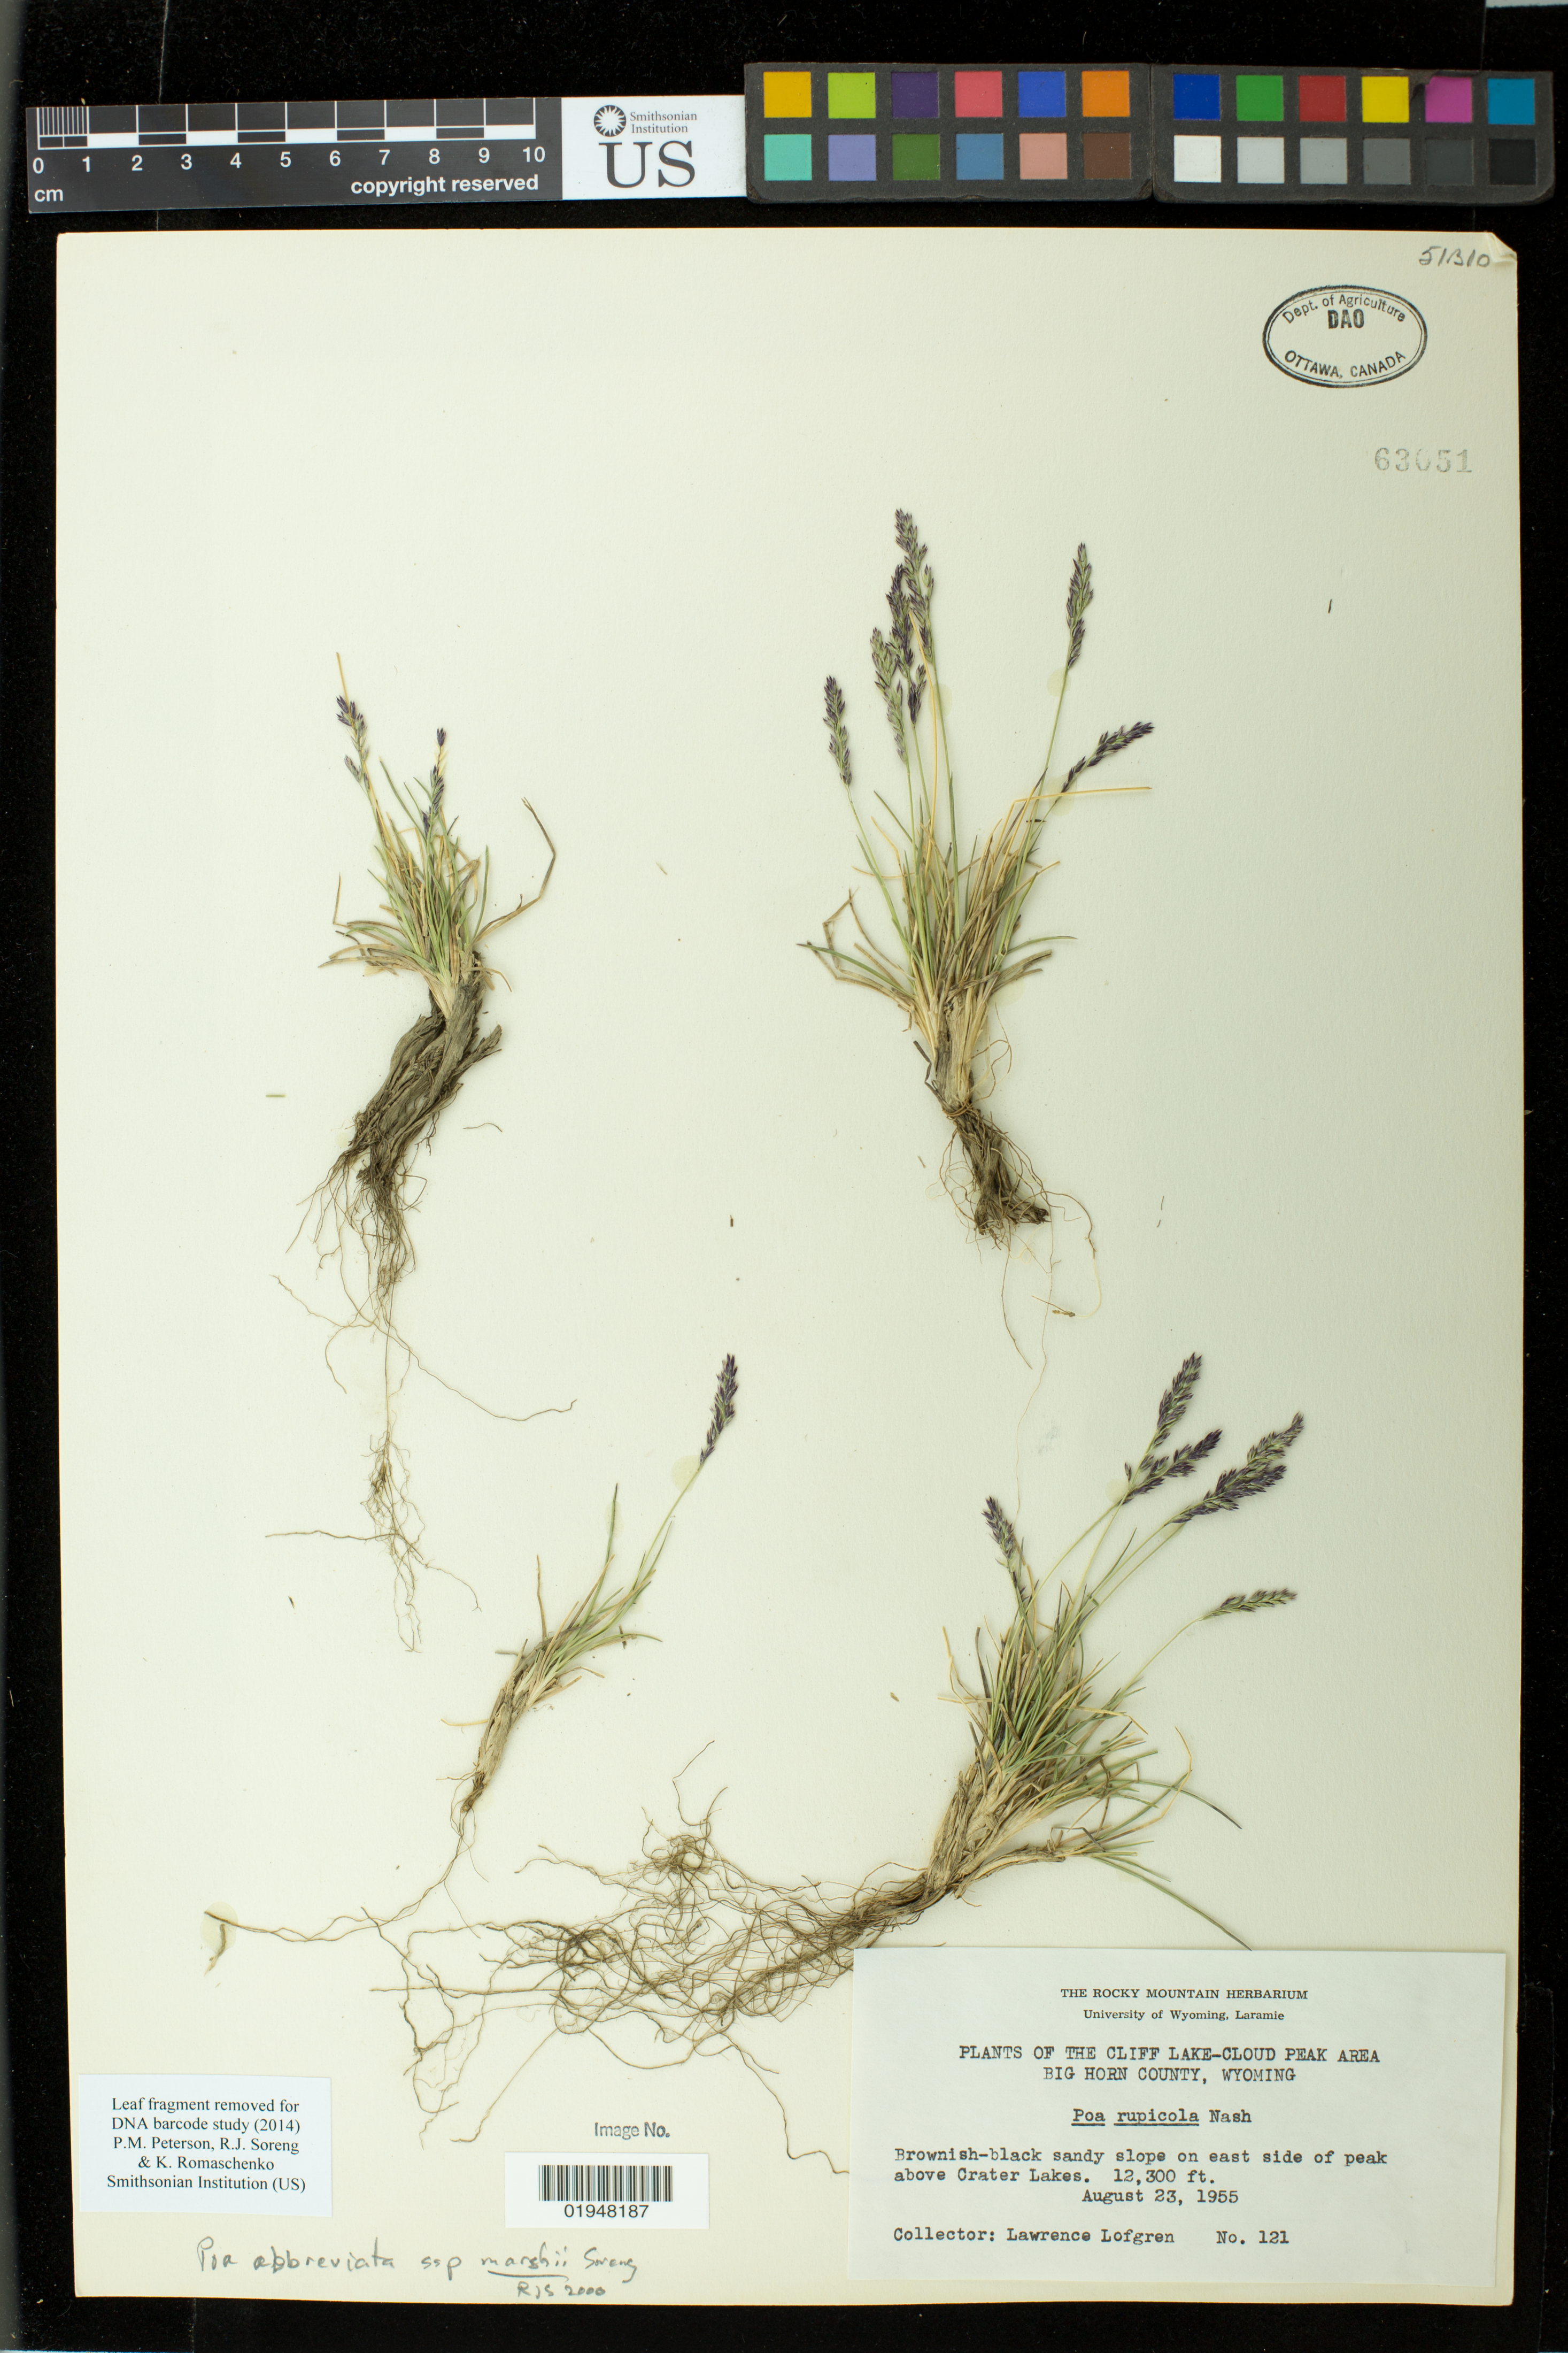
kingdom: Plantae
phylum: Tracheophyta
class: Liliopsida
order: Poales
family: Poaceae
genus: Poa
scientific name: Poa rupicola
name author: ex Rydb.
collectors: L. Lofgren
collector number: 121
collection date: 1955-08-23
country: United States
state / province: Wyoming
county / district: Big Horn County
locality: East side of peak above Crater Lakes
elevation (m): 3749